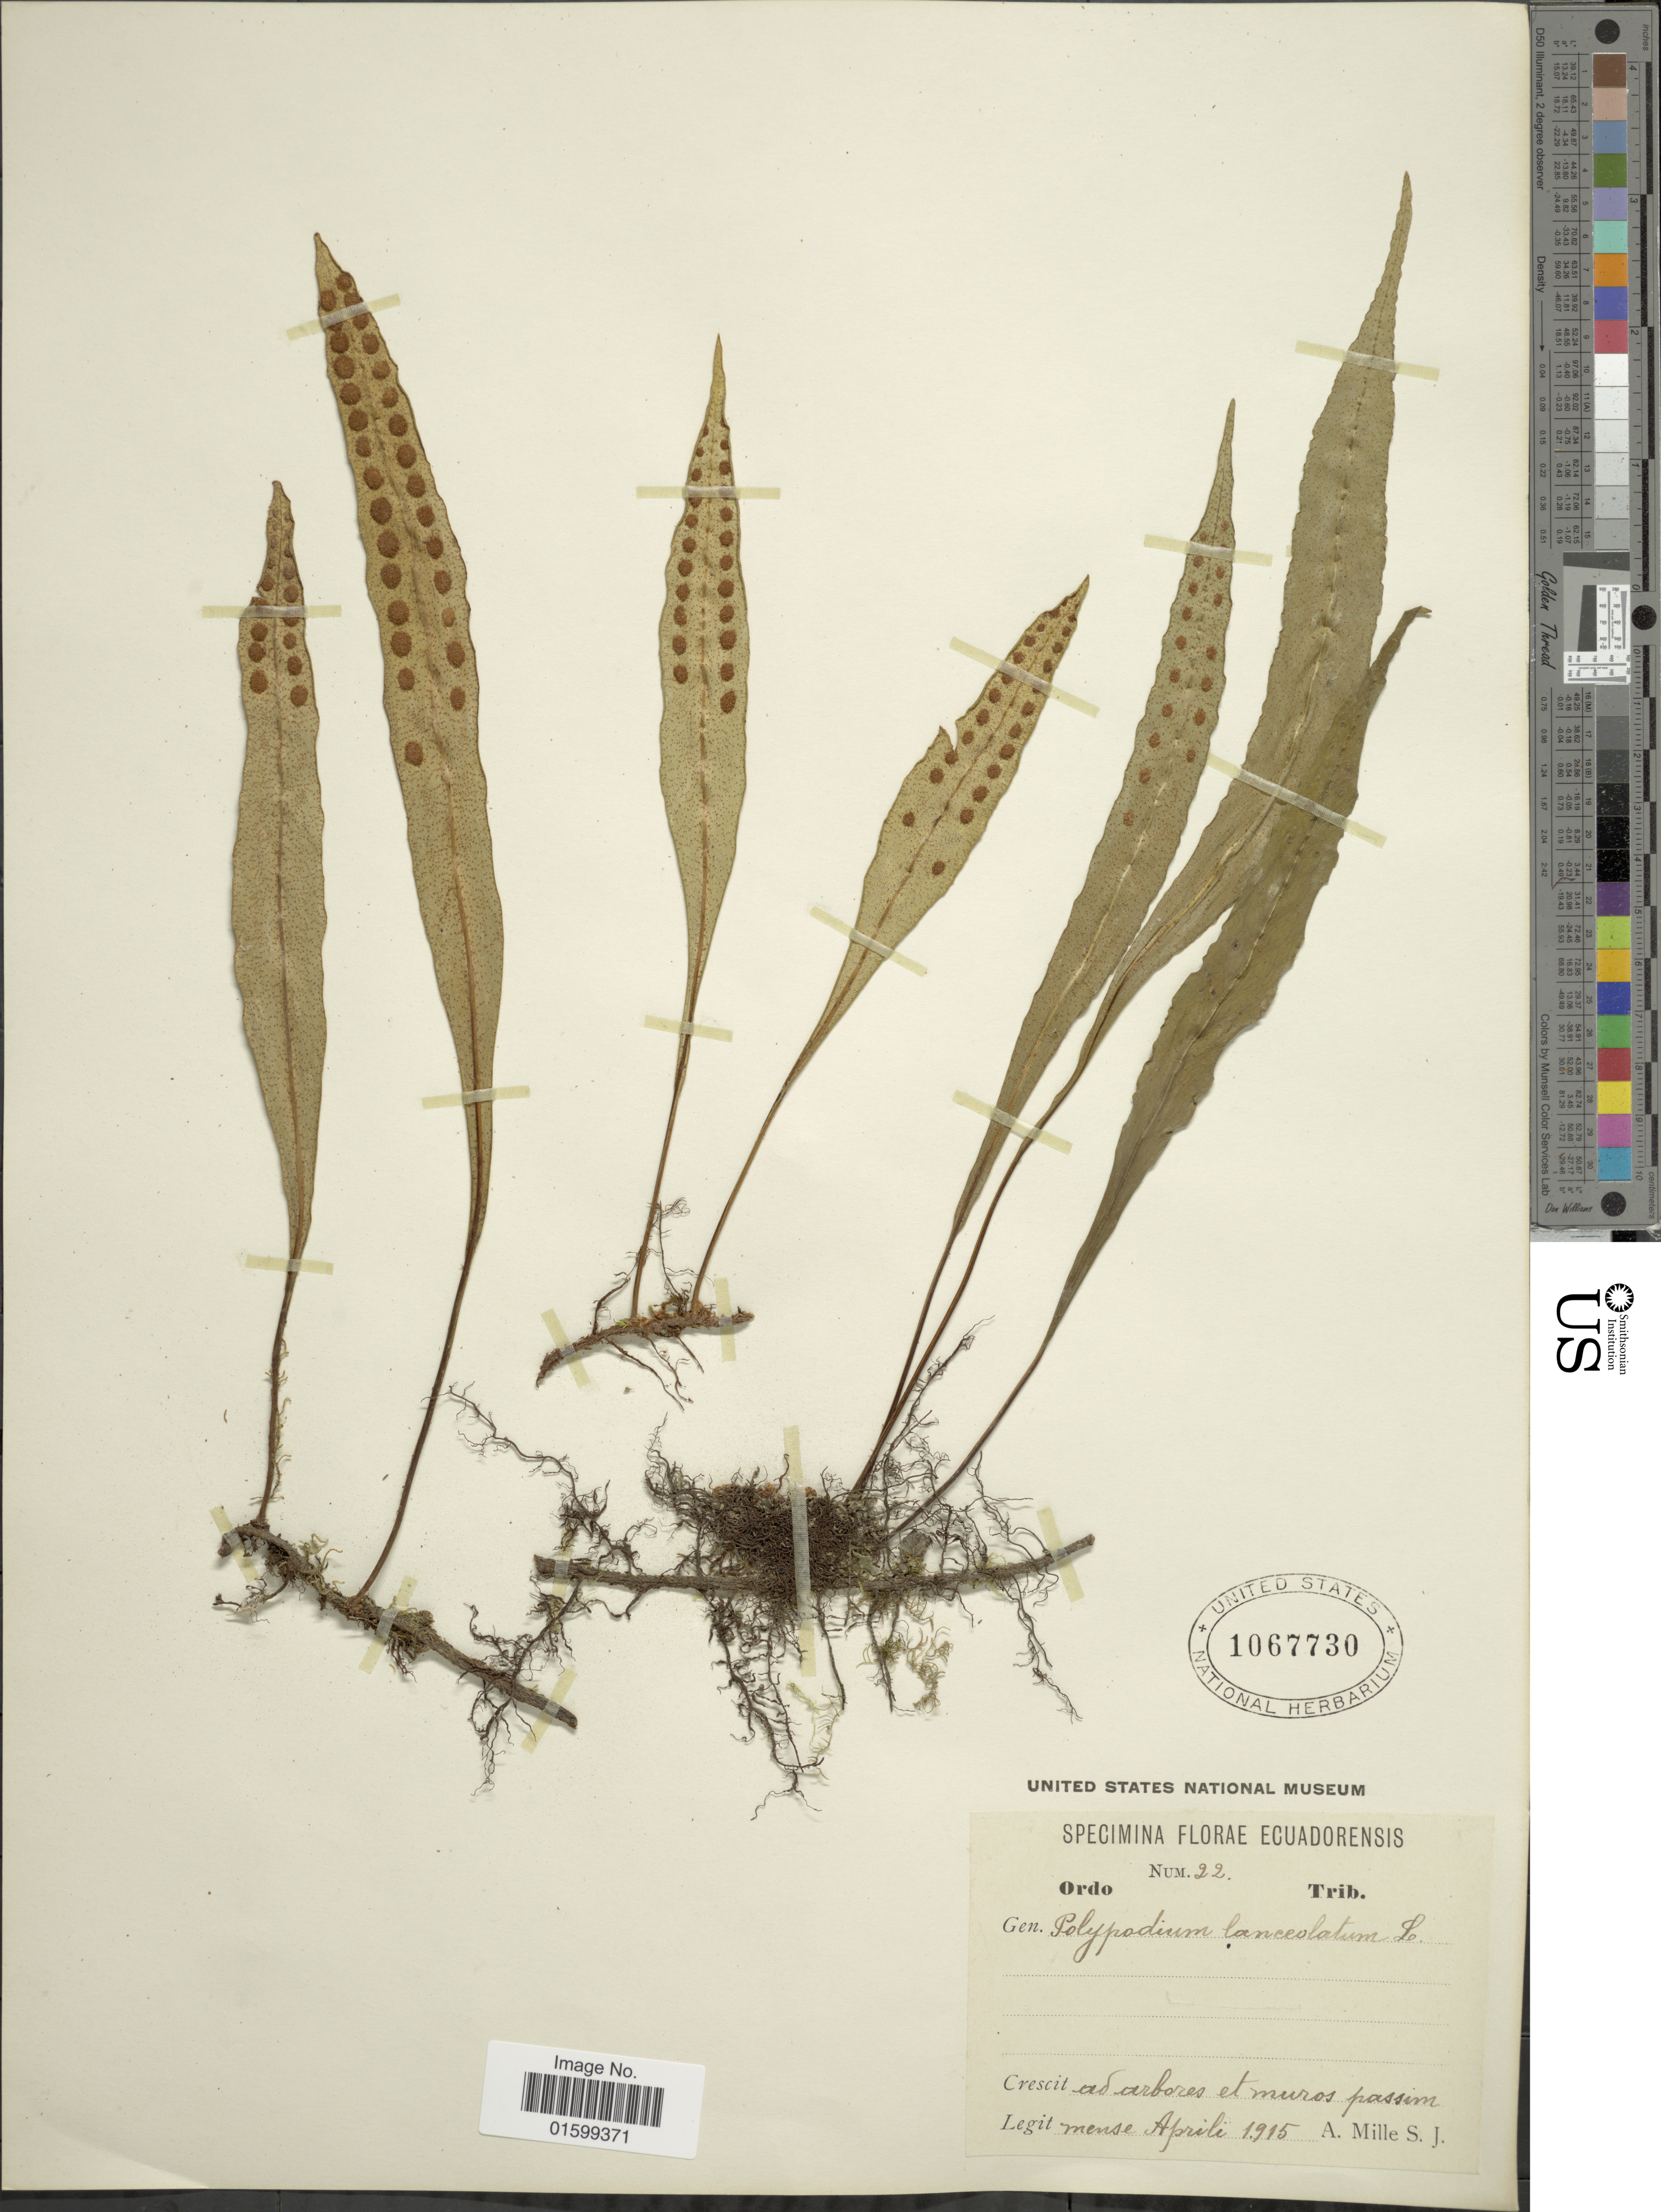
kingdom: Plantae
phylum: Tracheophyta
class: Polypodiopsida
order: Polypodiales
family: Polypodiaceae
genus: Pleopeltis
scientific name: Pleopeltis macrocarpa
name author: (Bory ex Willd.) Kaulf.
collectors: A. Mille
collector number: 22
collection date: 1915-04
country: Ecuador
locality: Ad arbores et muros passim mense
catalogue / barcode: US 1067730